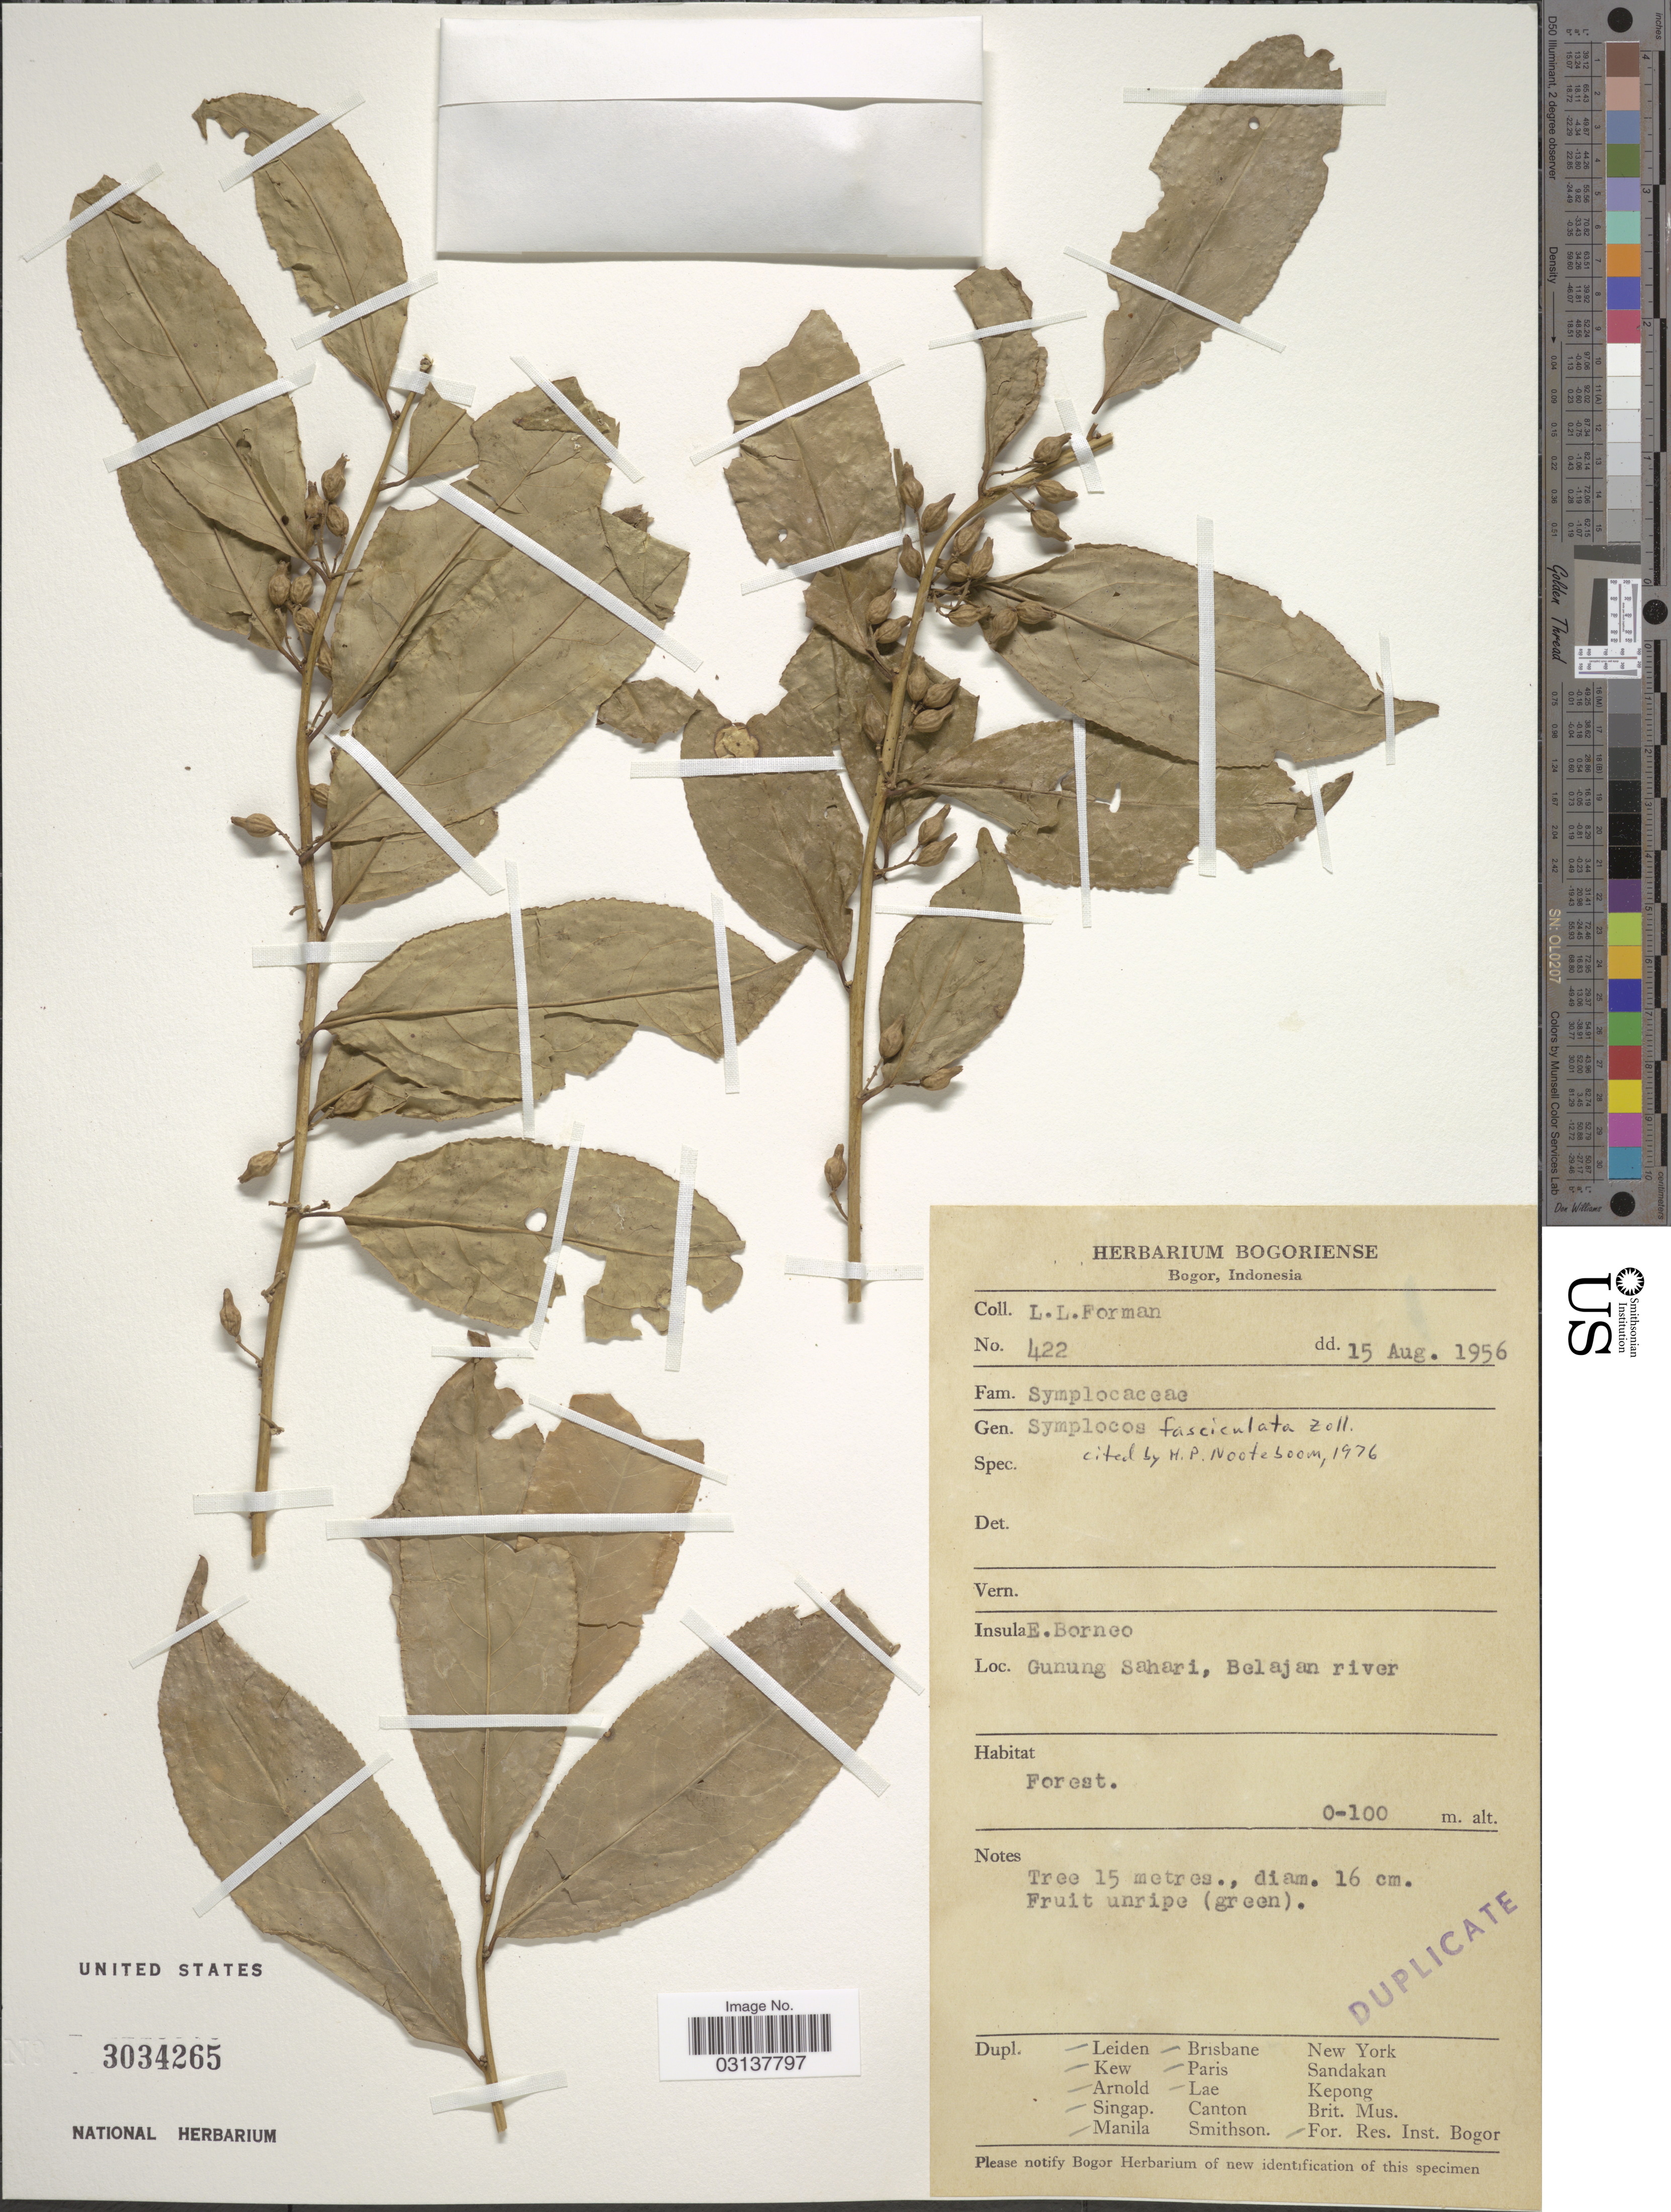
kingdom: Plantae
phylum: Tracheophyta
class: Magnoliopsida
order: Ericales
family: Symplocaceae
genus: Symplocos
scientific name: Symplocos fasciculata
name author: Zoll.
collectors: L. Forman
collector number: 422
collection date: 1956-08-15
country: Malaysia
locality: Insula E. Borneo. Gunung Sahari, Belajan river.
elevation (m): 0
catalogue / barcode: US 3034265